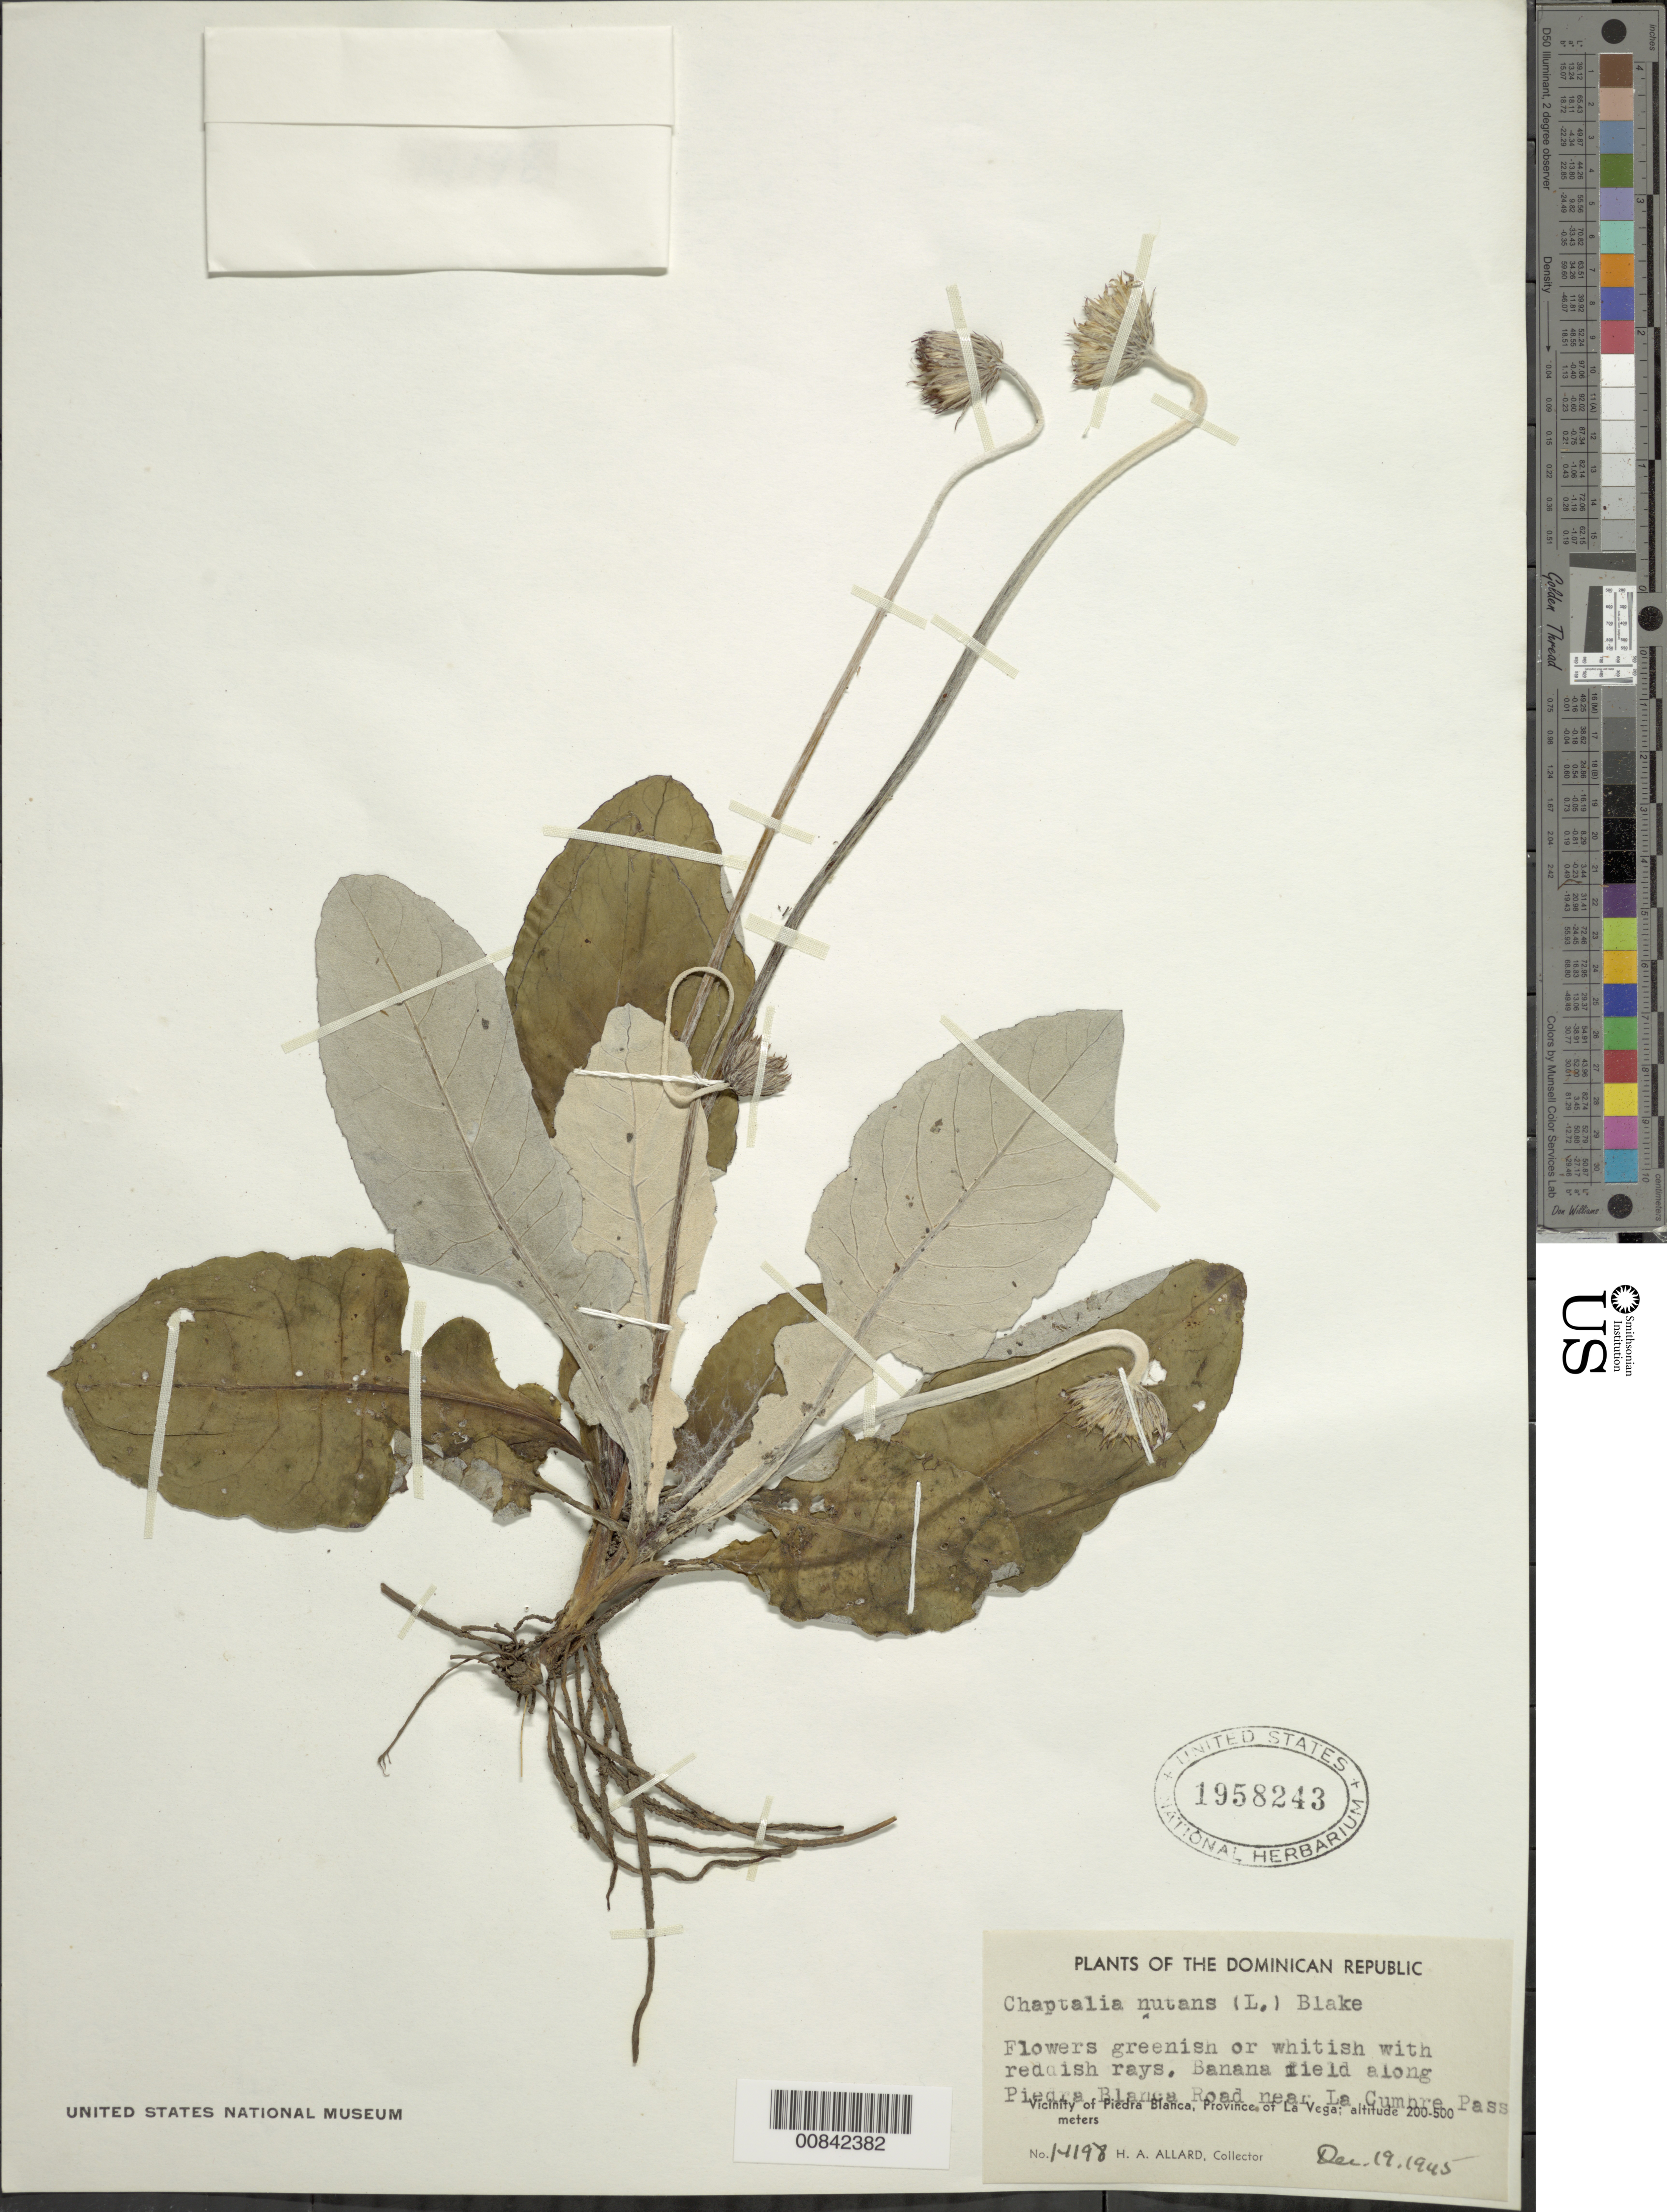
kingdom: Plantae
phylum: Tracheophyta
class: Magnoliopsida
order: Asterales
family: Asteraceae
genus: Chaptalia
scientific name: Chaptalia nutans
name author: (L.) Pol.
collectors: H. A. Allard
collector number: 14198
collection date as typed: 19 Dec 1945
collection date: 1945-12-19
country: Dominican Republic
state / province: La Vega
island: Hispaniola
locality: Vicinity of Piedra Blanca, banana field along Piedra Blanca Road near La Cumbre Pass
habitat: Banana field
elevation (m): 200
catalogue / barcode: US 1958243